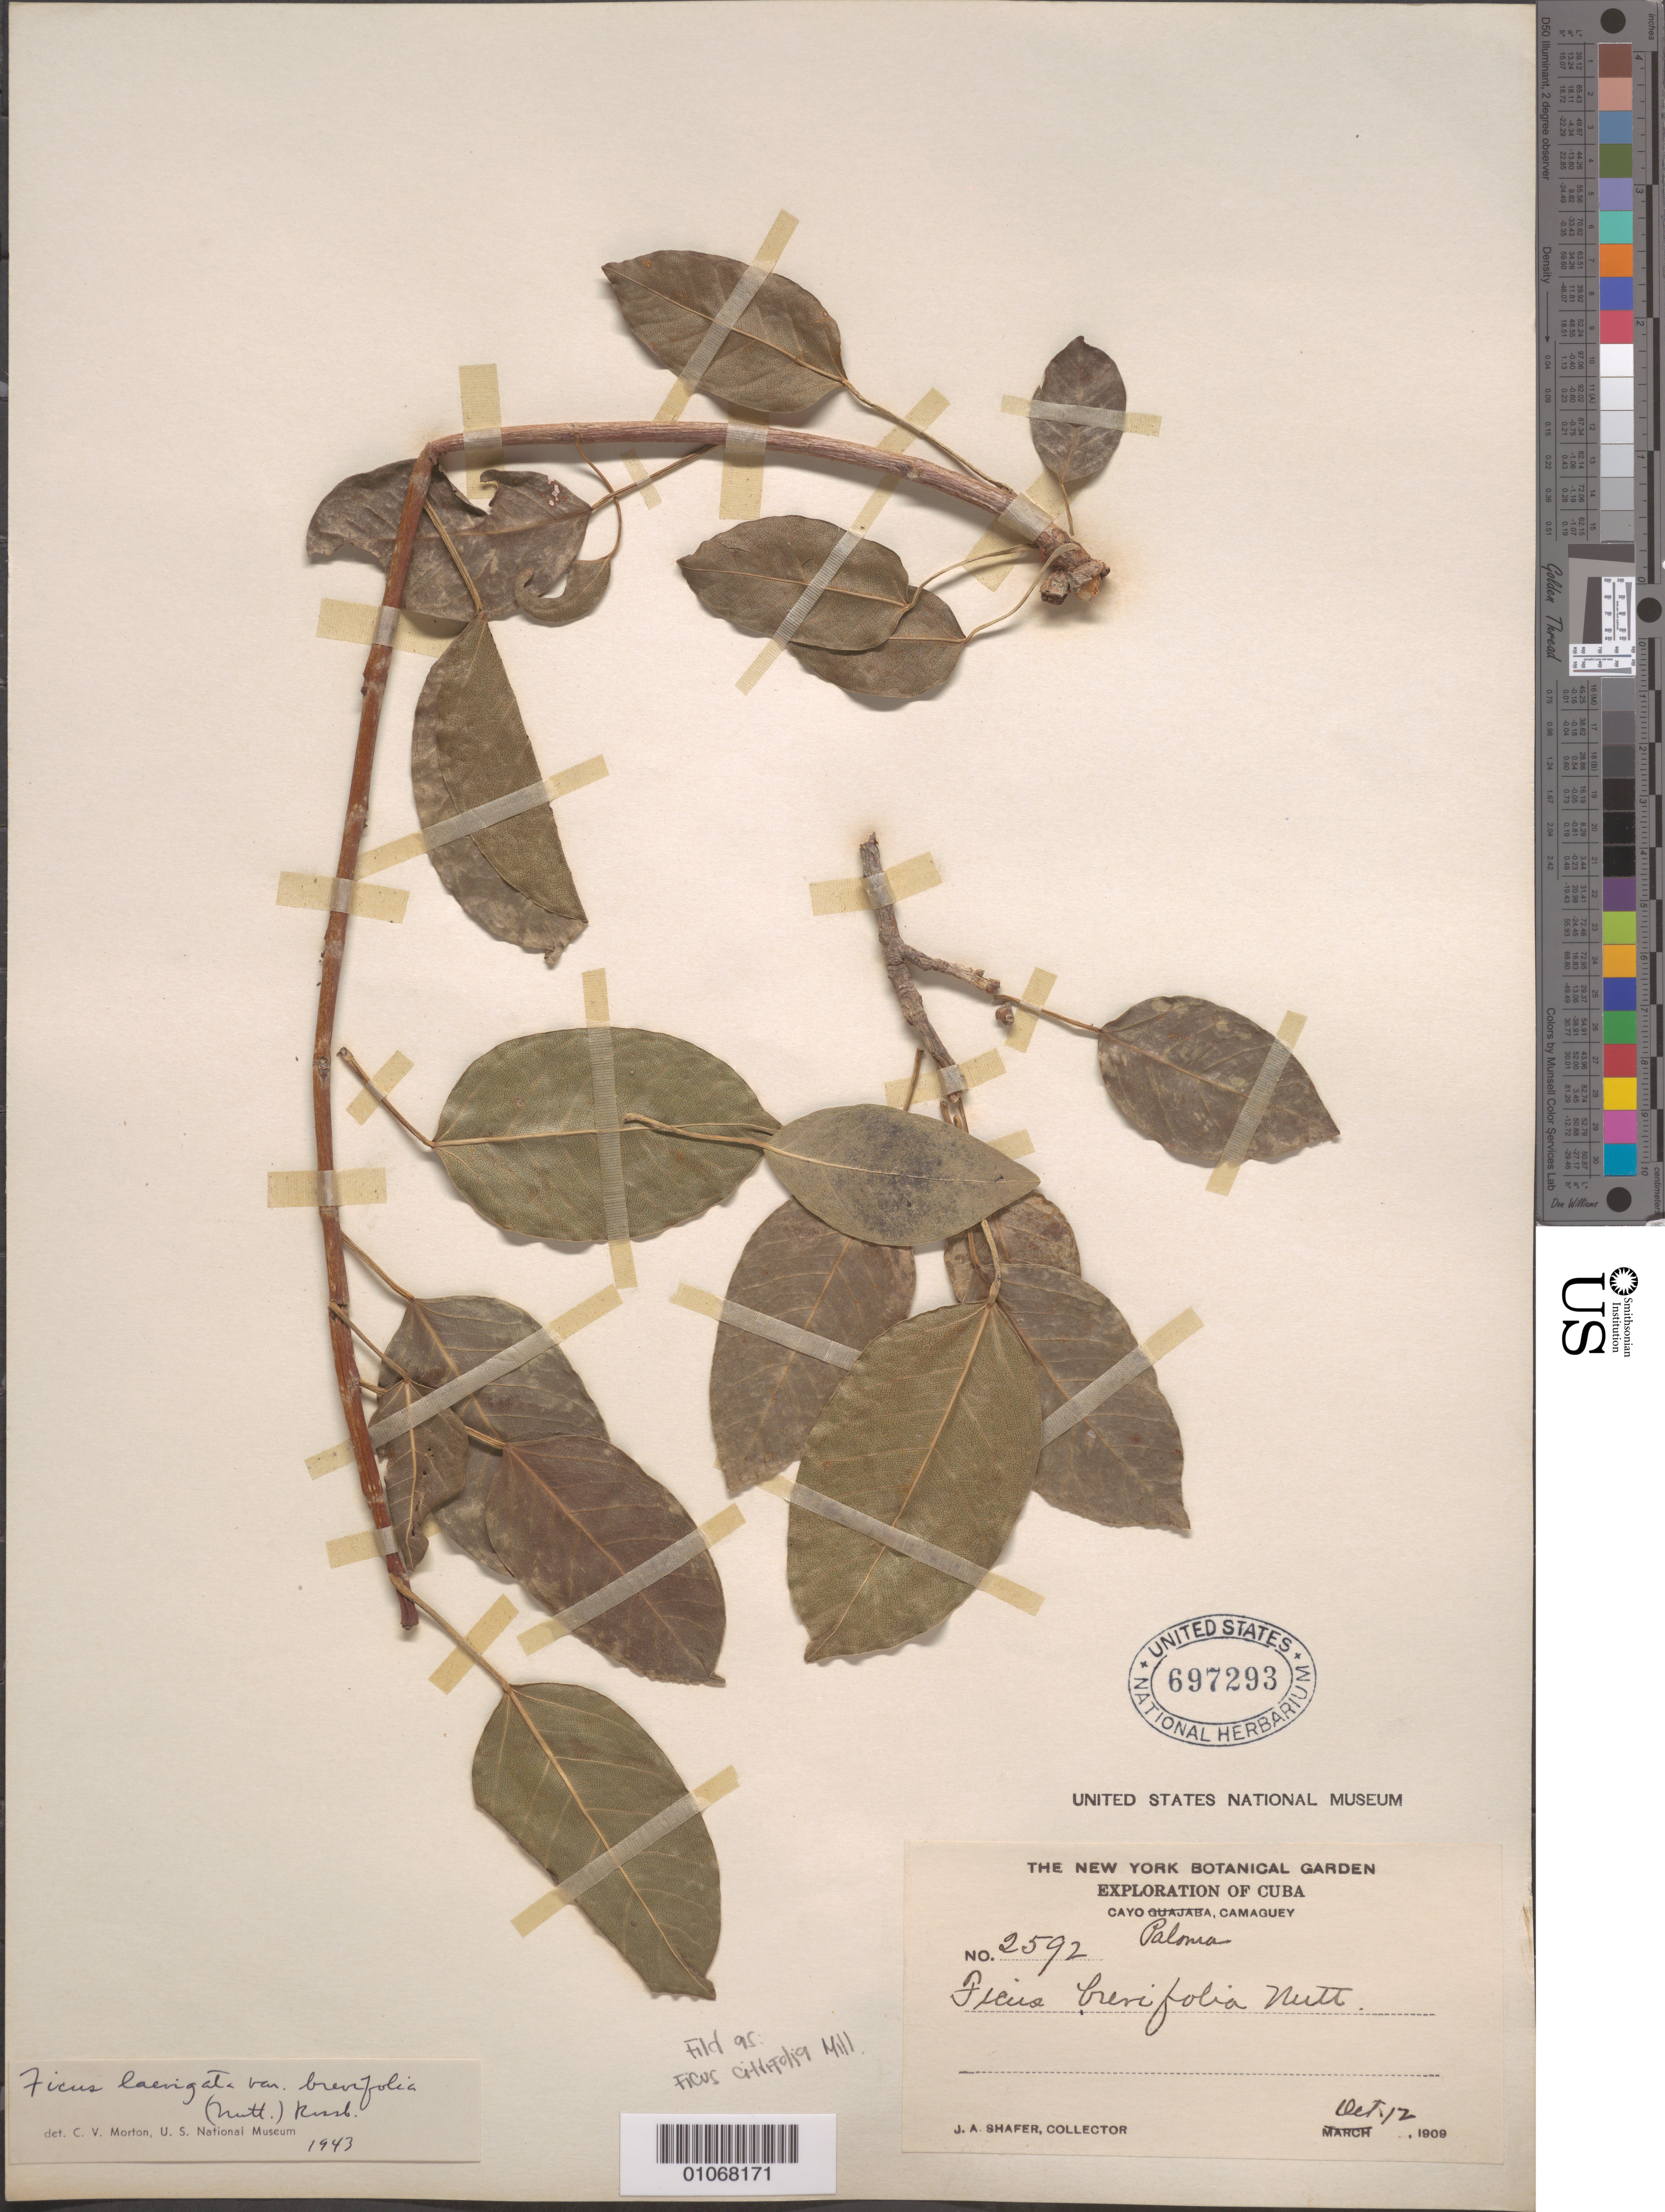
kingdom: Plantae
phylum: Tracheophyta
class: Magnoliopsida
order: Rosales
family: Moraceae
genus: Ficus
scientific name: Ficus citrifolia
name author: Mill.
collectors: J. A. Shafer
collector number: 2592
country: Cuba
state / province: Camagüey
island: Cuba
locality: Paloma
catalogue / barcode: US 697293